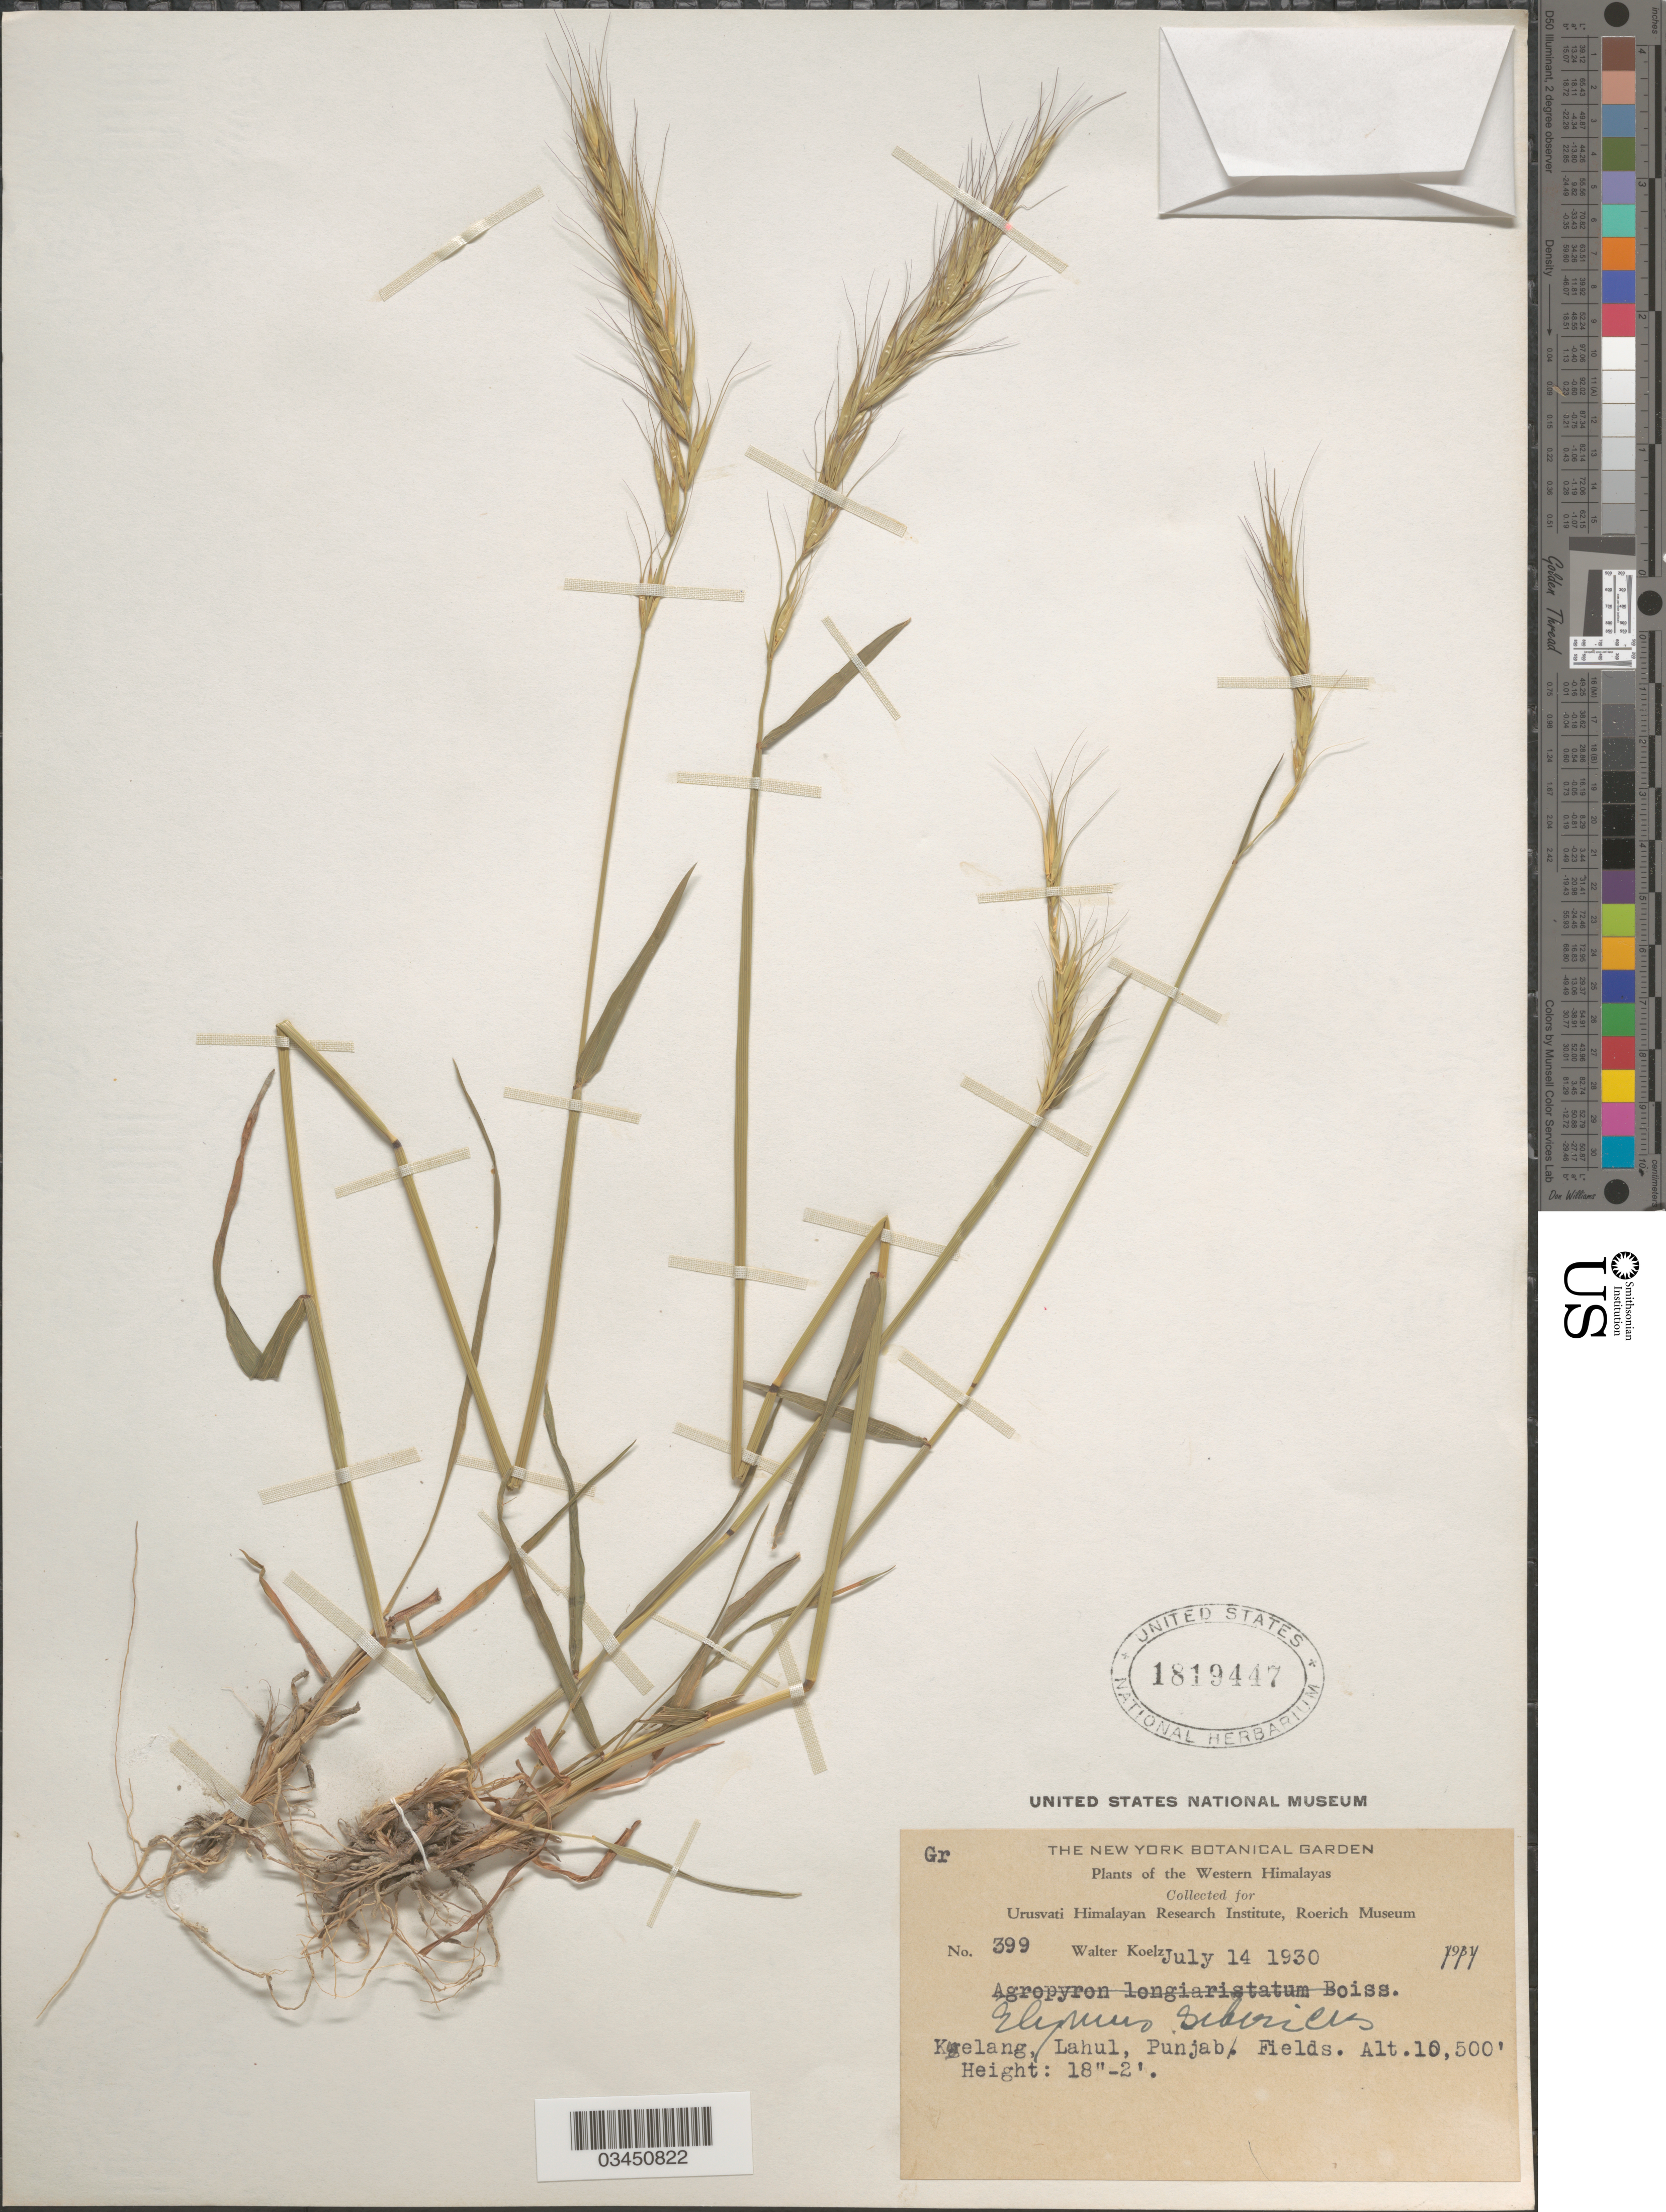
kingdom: Plantae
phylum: Tracheophyta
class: Liliopsida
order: Poales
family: Poaceae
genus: Elymus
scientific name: Elymus sibiricus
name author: L.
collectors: W. N. Koelz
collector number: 399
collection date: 1930-07-14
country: India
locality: Western Himalayas. Kelang, Lahul. Fields. Punjab.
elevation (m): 3200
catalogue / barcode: US 1819447